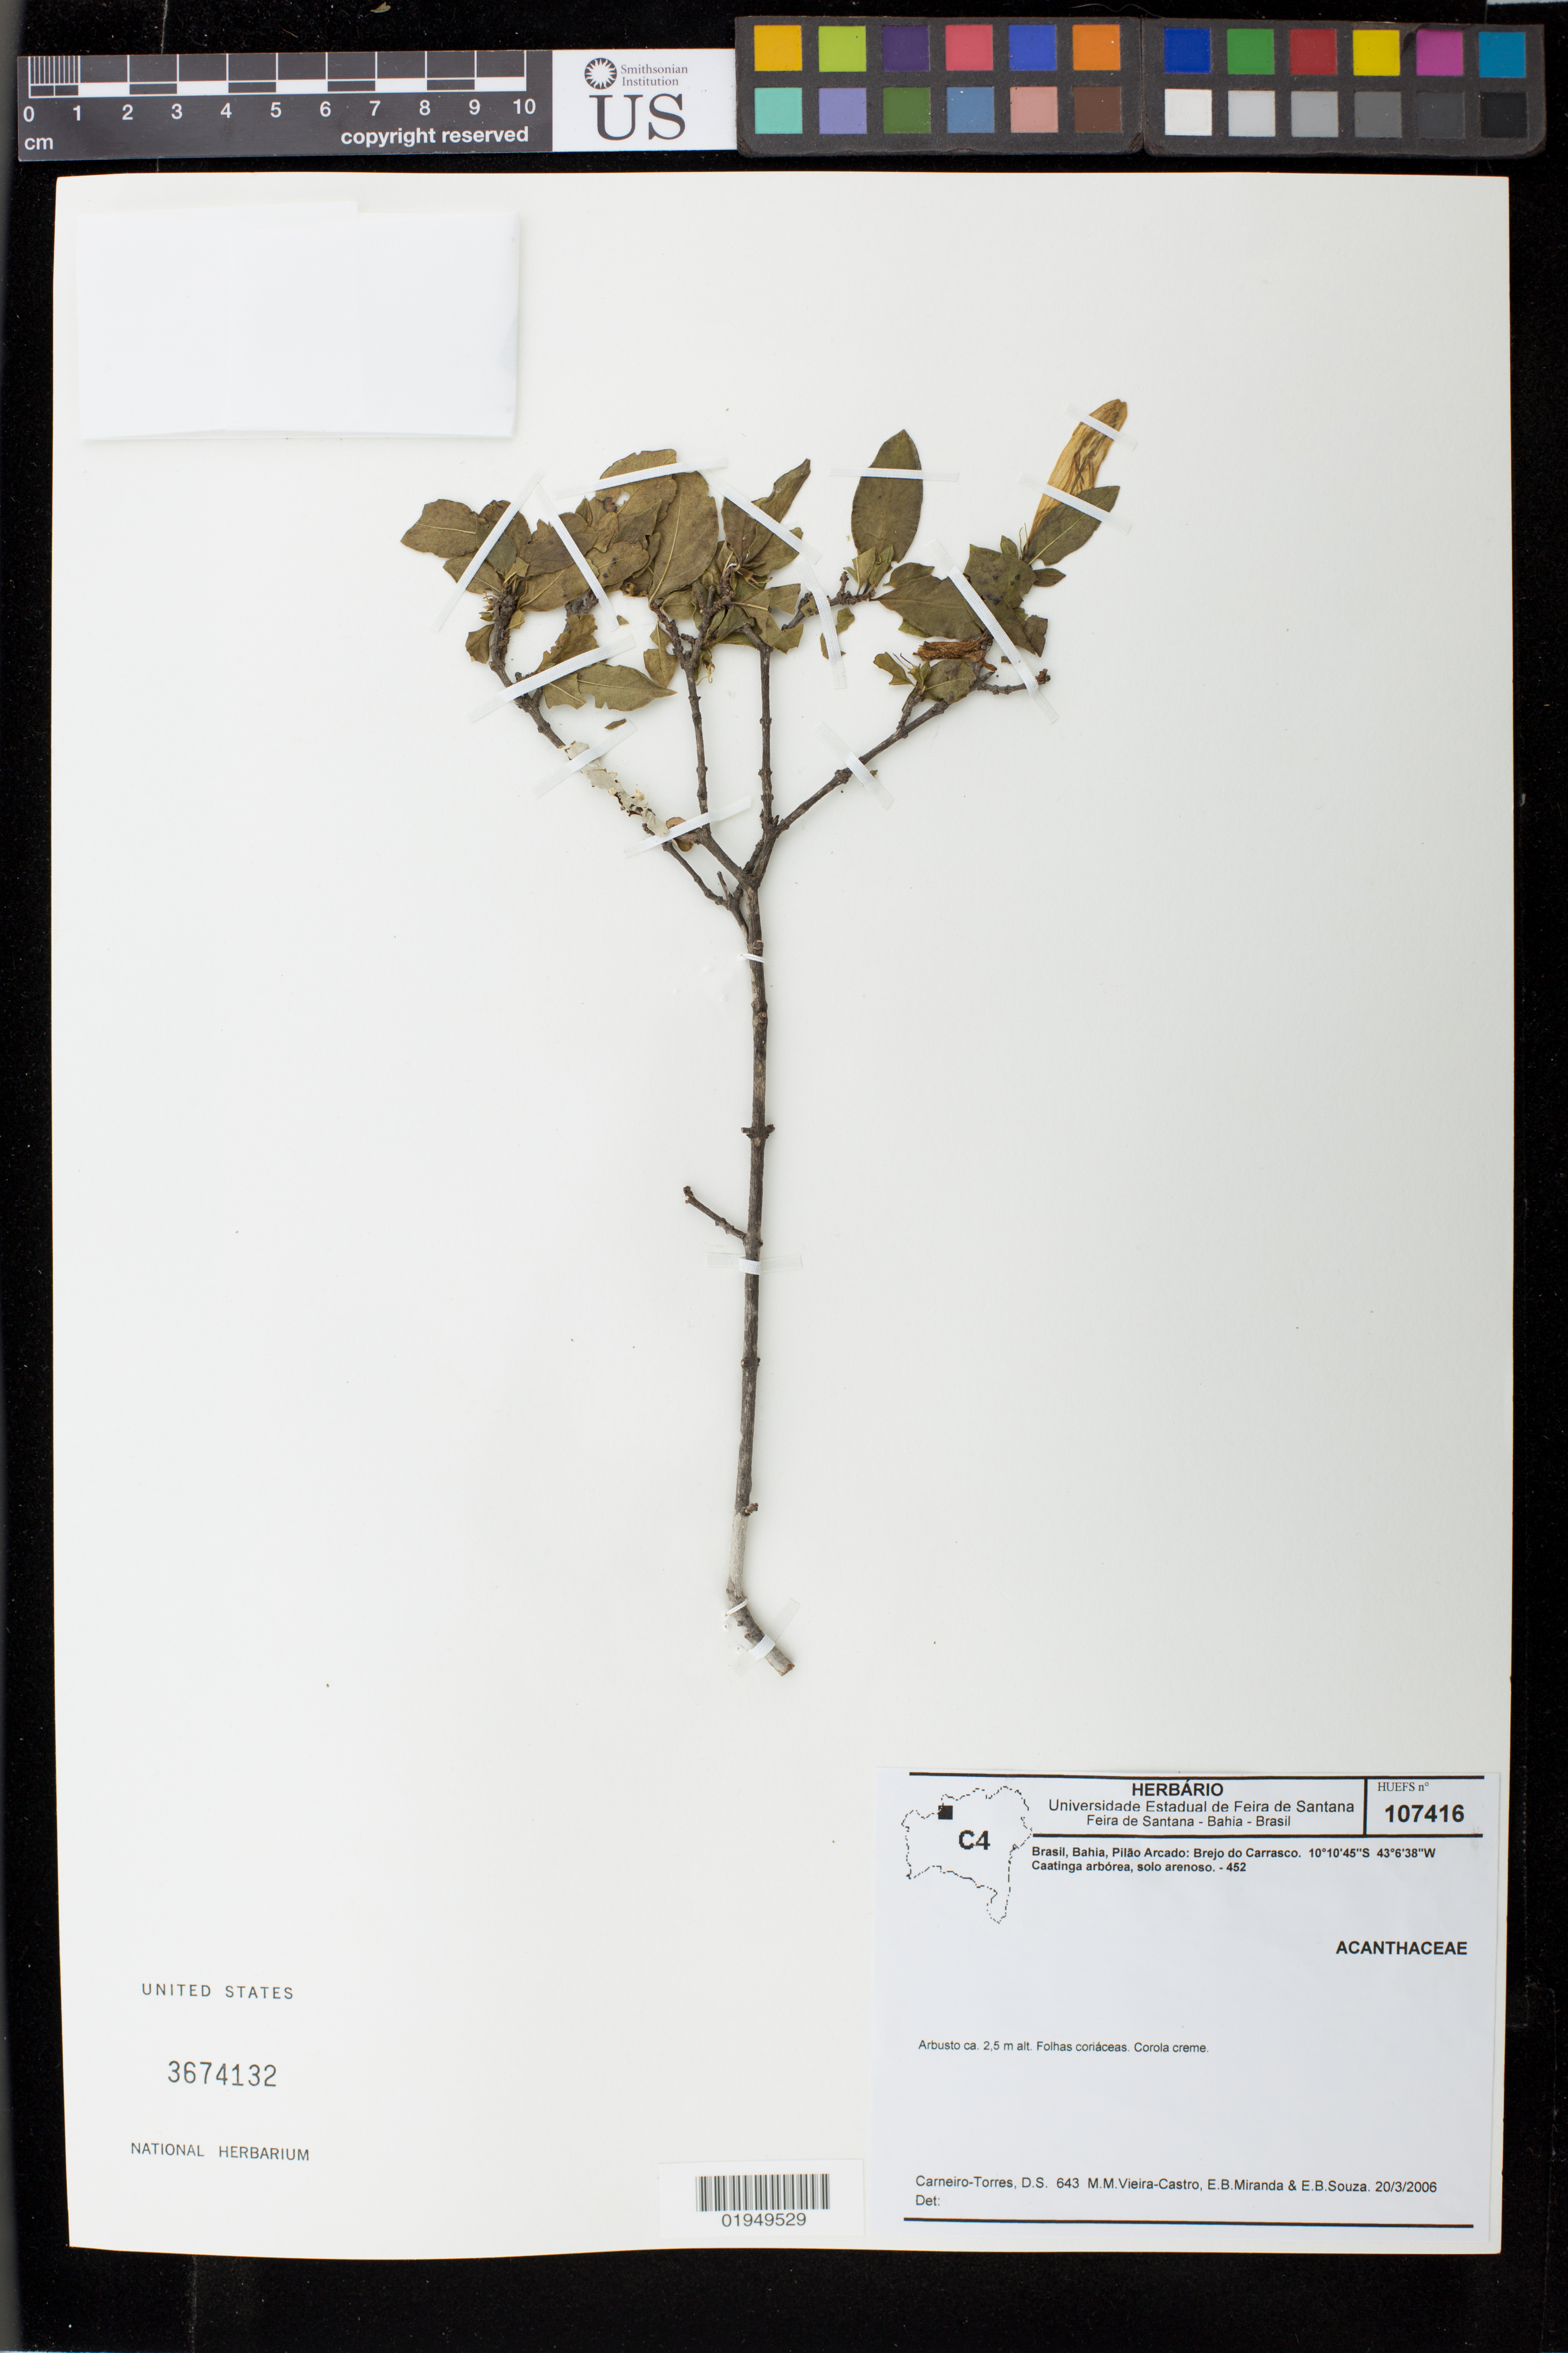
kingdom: Plantae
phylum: Tracheophyta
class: Magnoliopsida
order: Lamiales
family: Acanthaceae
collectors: D. Carneiro-Torres, M. Vieira Castro, E. Miranda & E. Souza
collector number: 643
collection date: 2006-03-20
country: Brazil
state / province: Bahia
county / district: Pilão Arcado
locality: Brejo do Carrasco.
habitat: Caatinga arborea, solo arenoso.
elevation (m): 452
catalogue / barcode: US 3674132